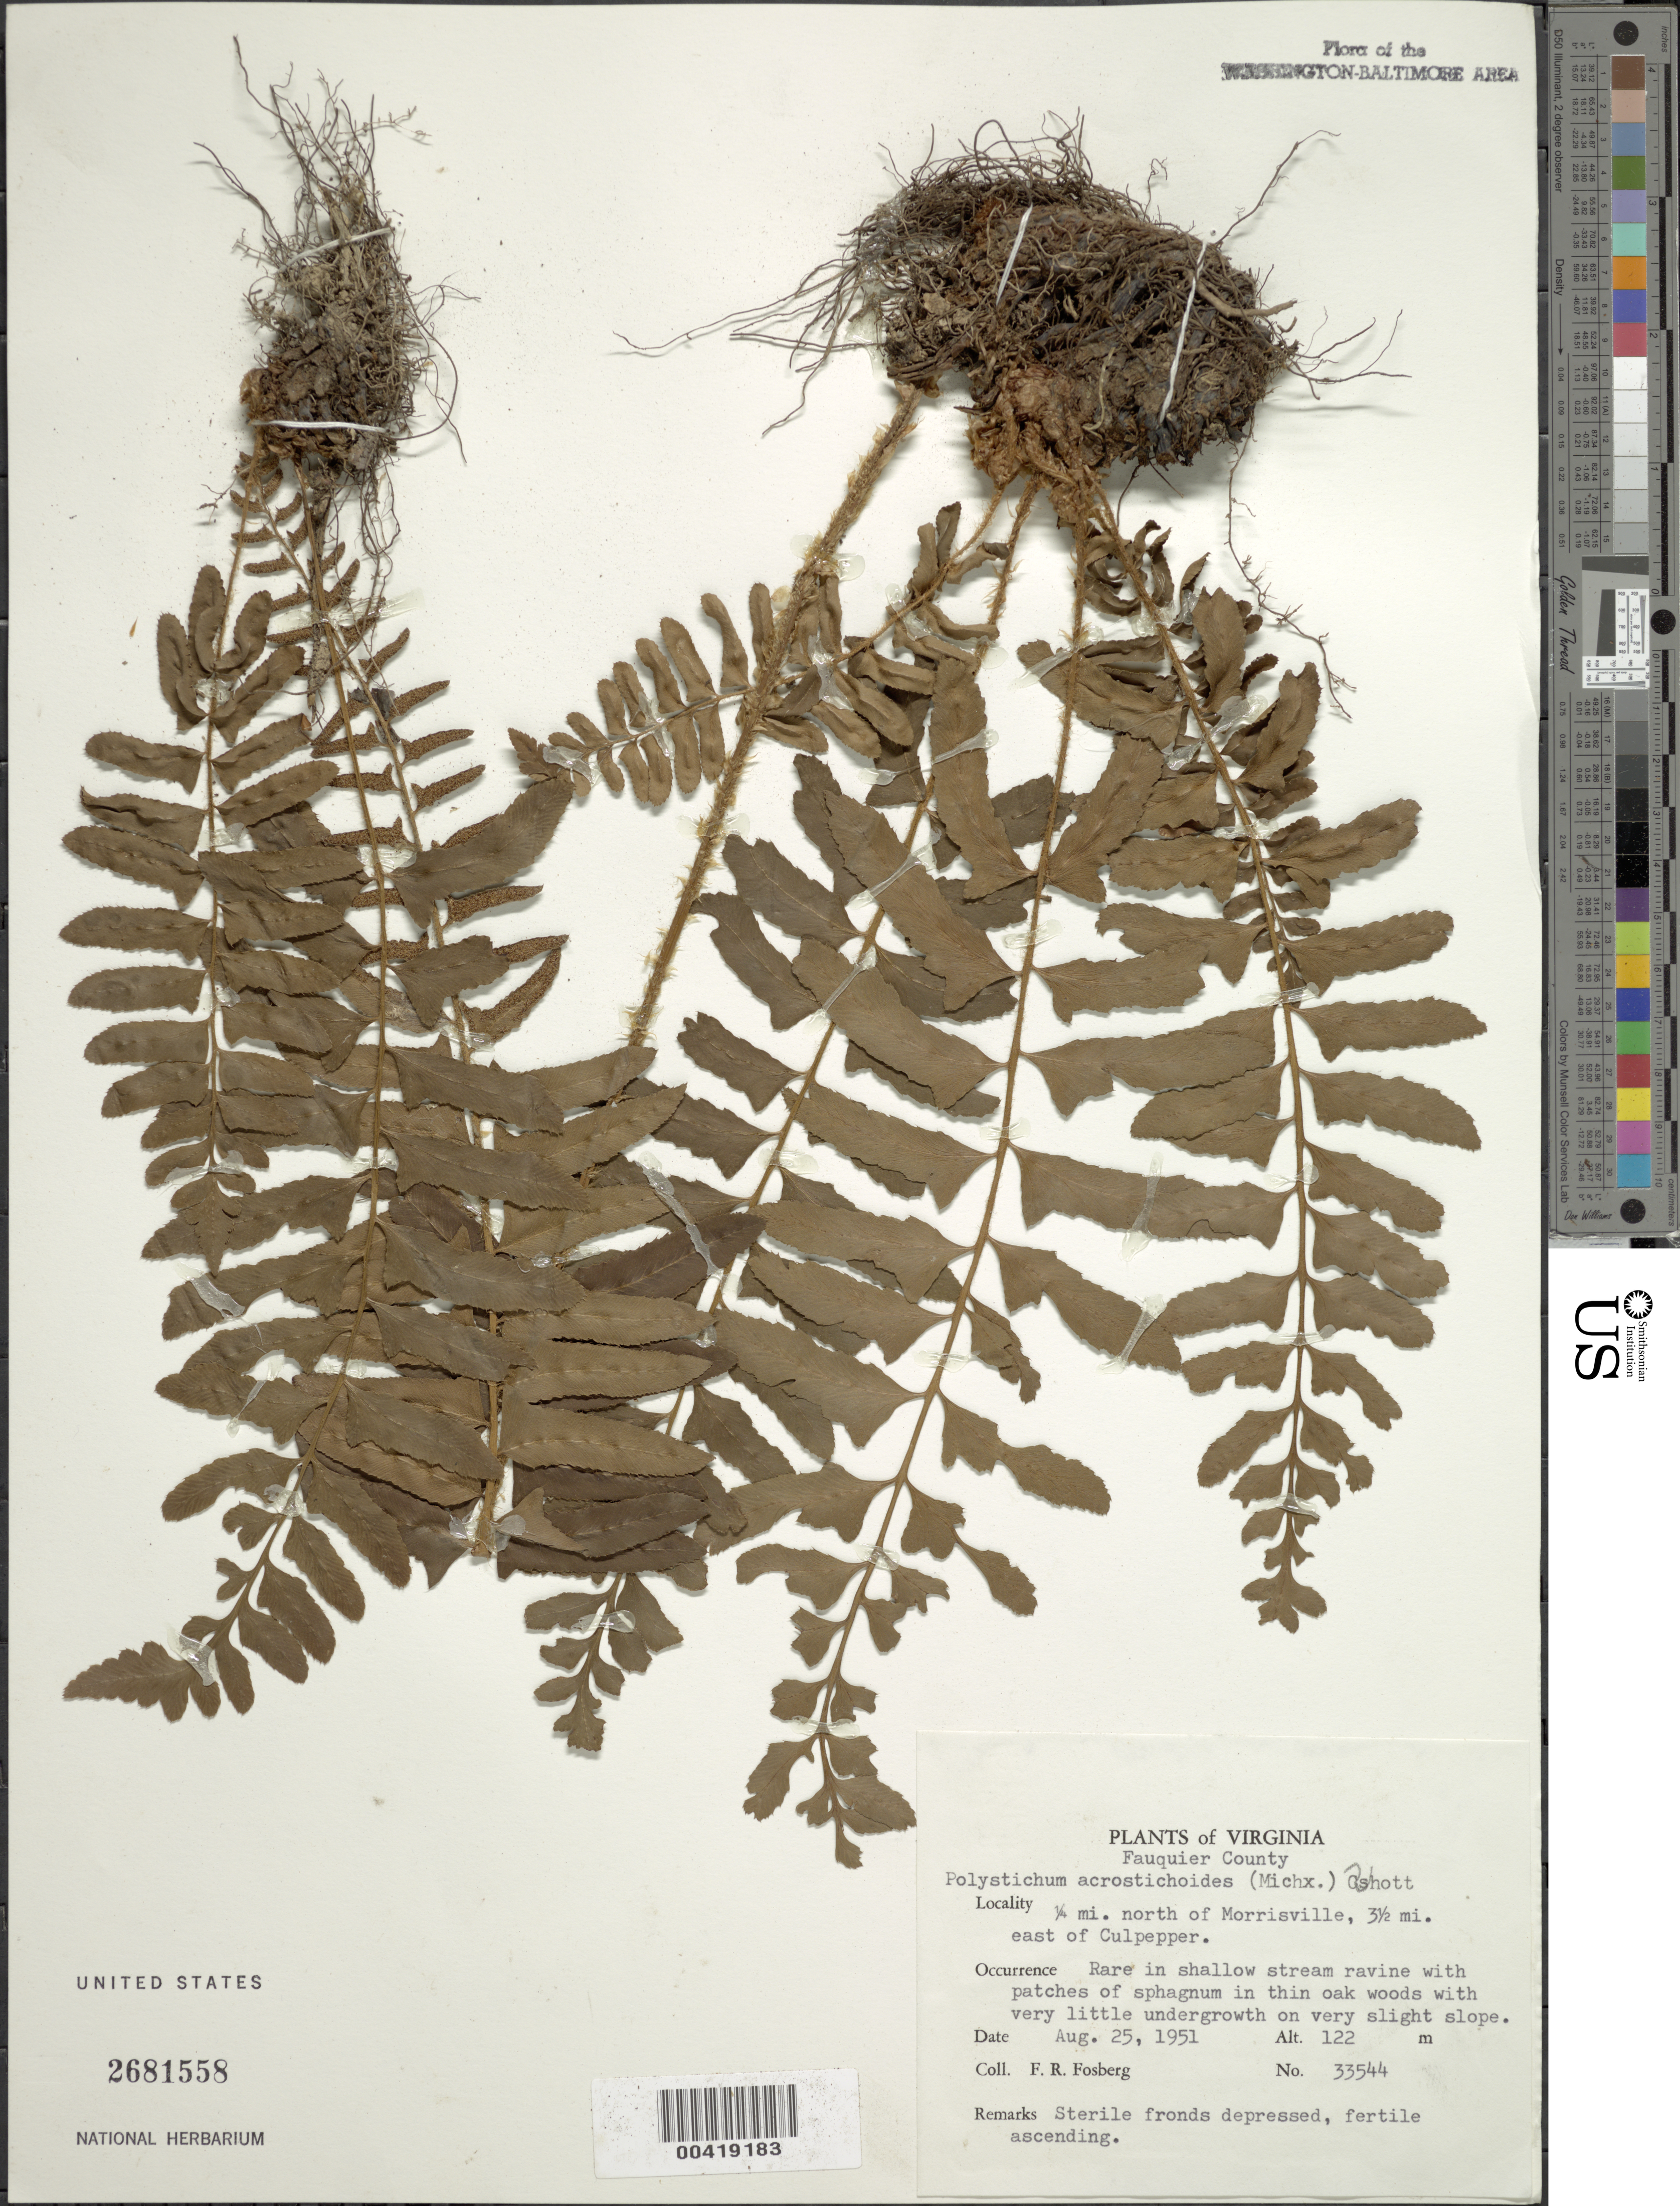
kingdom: Plantae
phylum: Tracheophyta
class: Polypodiopsida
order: Polypodiales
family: Dryopteridaceae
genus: Polystichum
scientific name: Polystichum acrostichoides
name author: (Michx.) Schott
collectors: F. R. Fosberg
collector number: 33544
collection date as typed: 25 Aug 1951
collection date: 1951-08-25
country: United States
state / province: Virginia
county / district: Fauquier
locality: North of Morrisville, east of Culpepper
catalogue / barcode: US 2681558